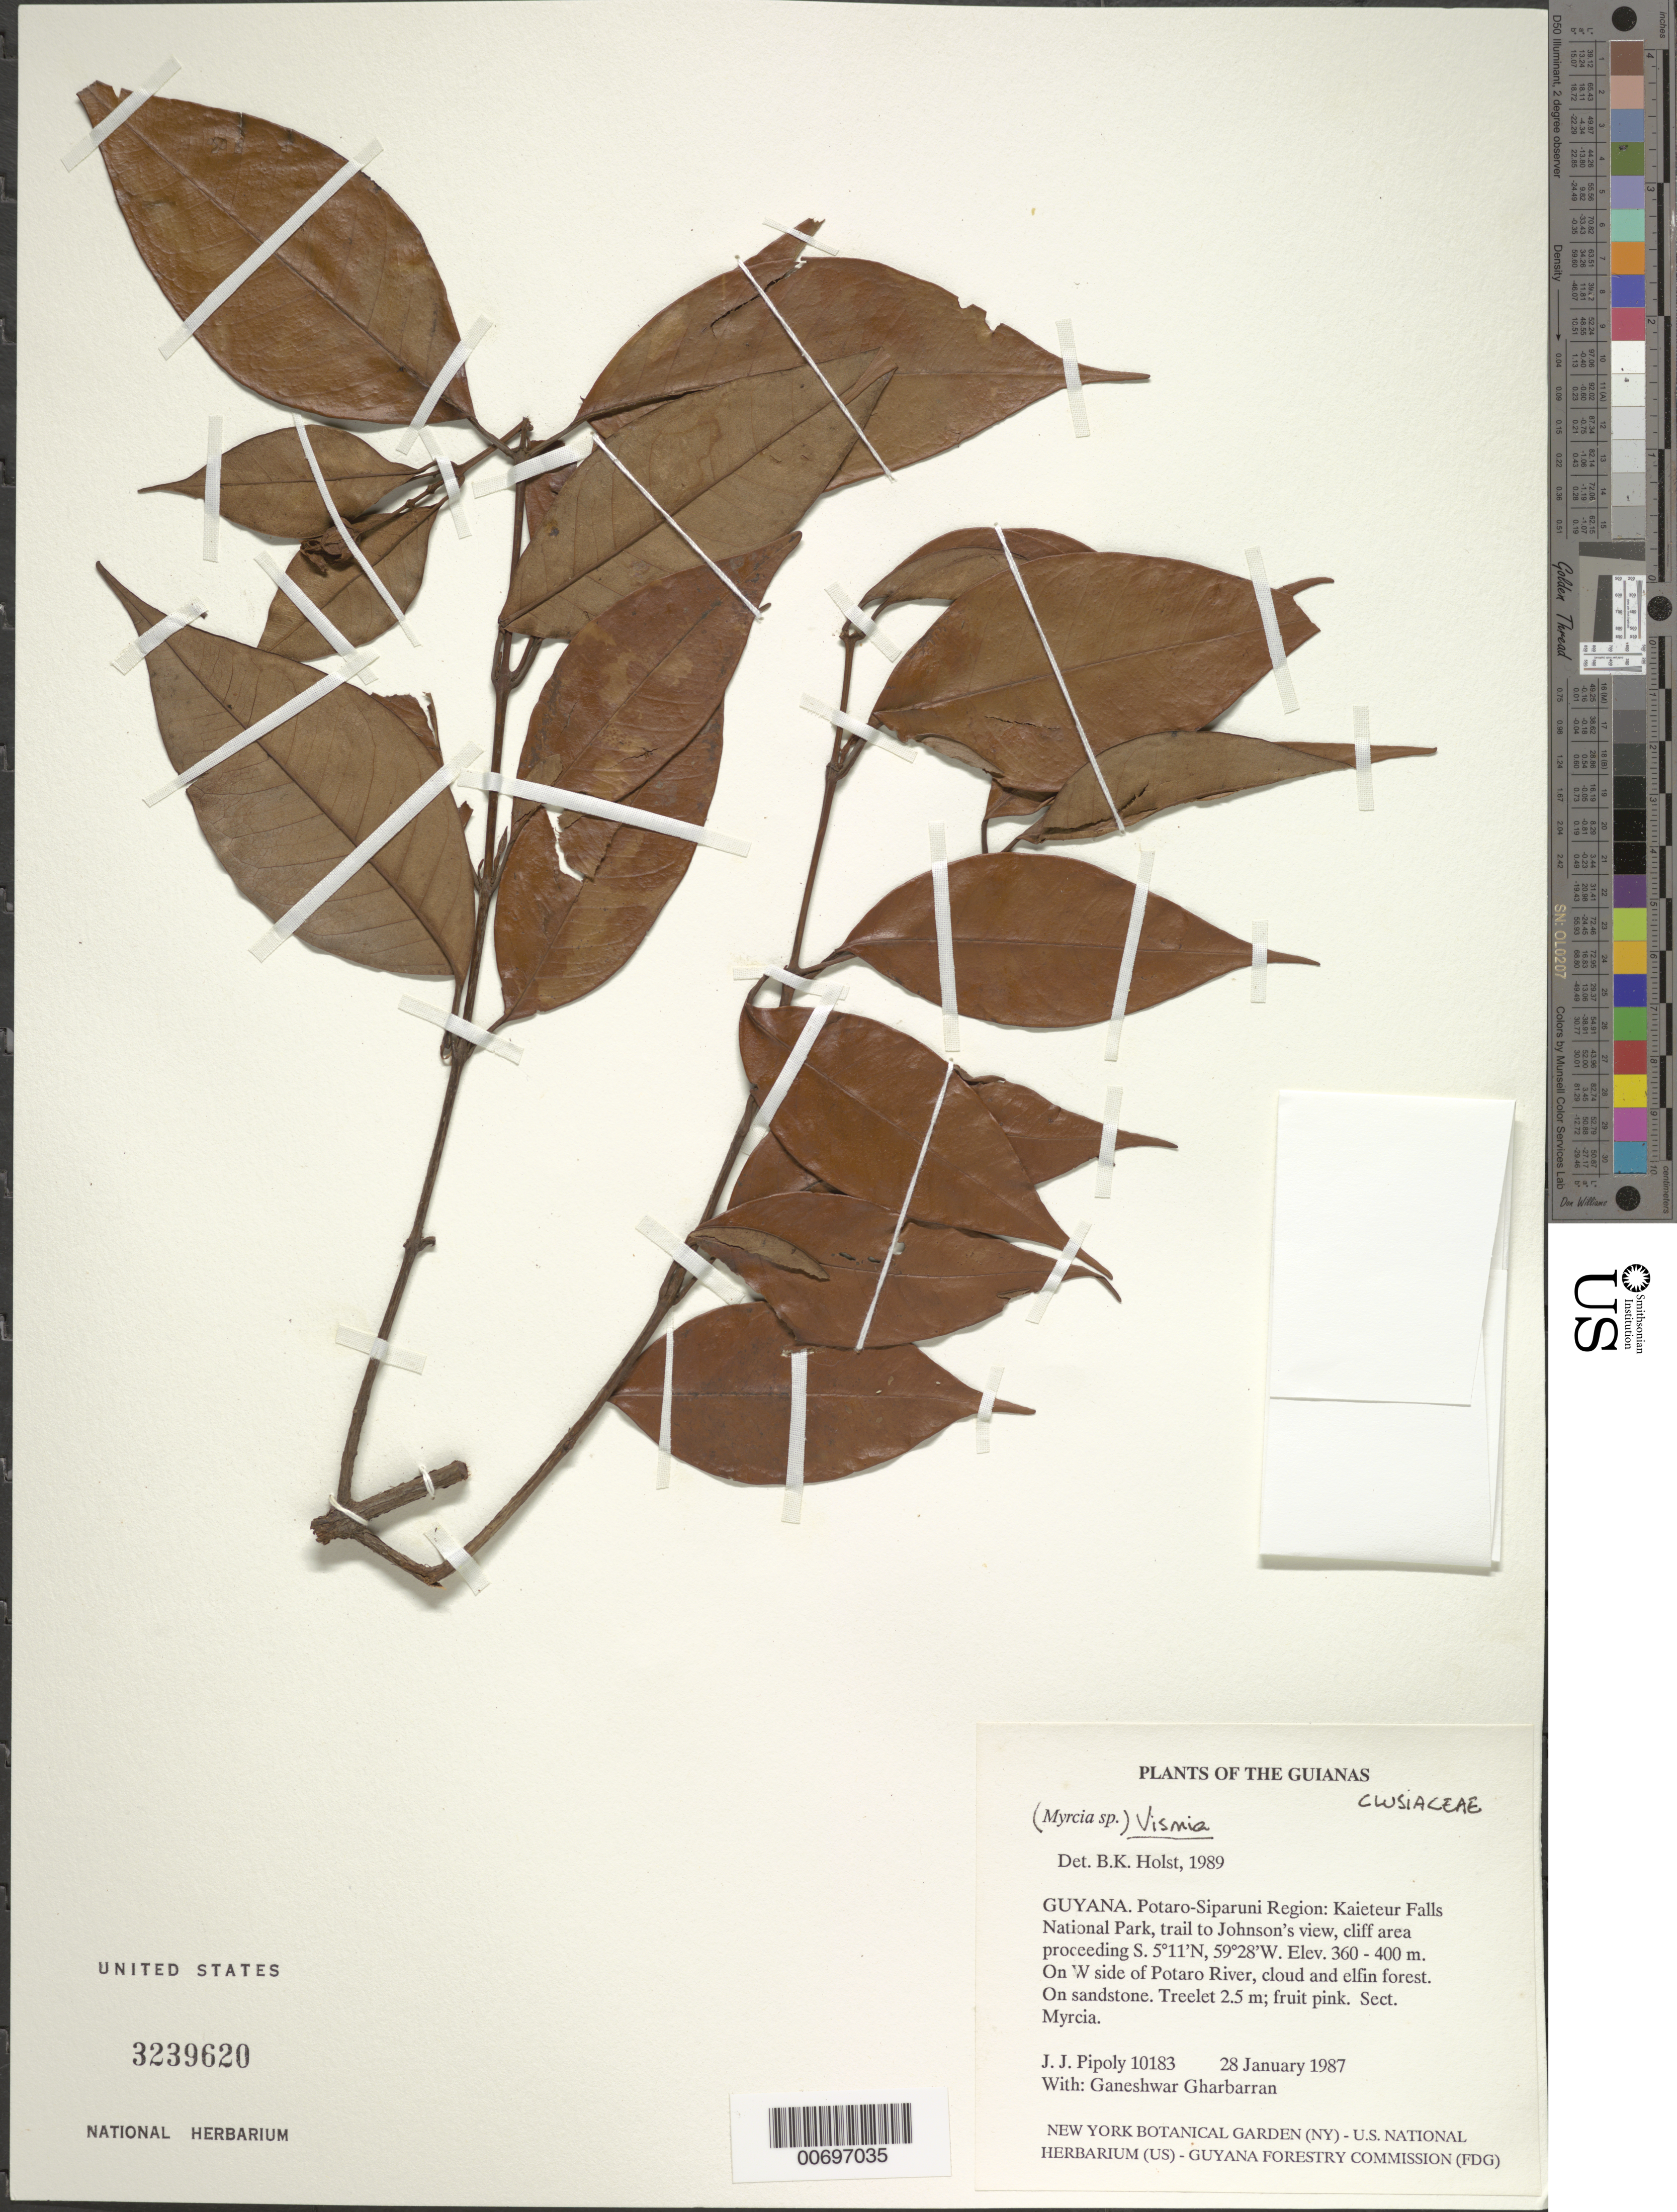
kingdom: Plantae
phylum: Tracheophyta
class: Magnoliopsida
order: Malpighiales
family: Hypericaceae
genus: Vismia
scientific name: Vismia sp.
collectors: J. J. Pipoly & G. Gharbarran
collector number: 10183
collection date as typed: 28 January 1987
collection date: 1987-01-28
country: Guyana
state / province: Potaro-Siparuni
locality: Kaieteur Falls National Park, trail to Johnson's view, cliff area proceeding S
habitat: On W side of Potaro River, cloud and elfin forest. On sandstone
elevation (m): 360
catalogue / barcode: US 3239620